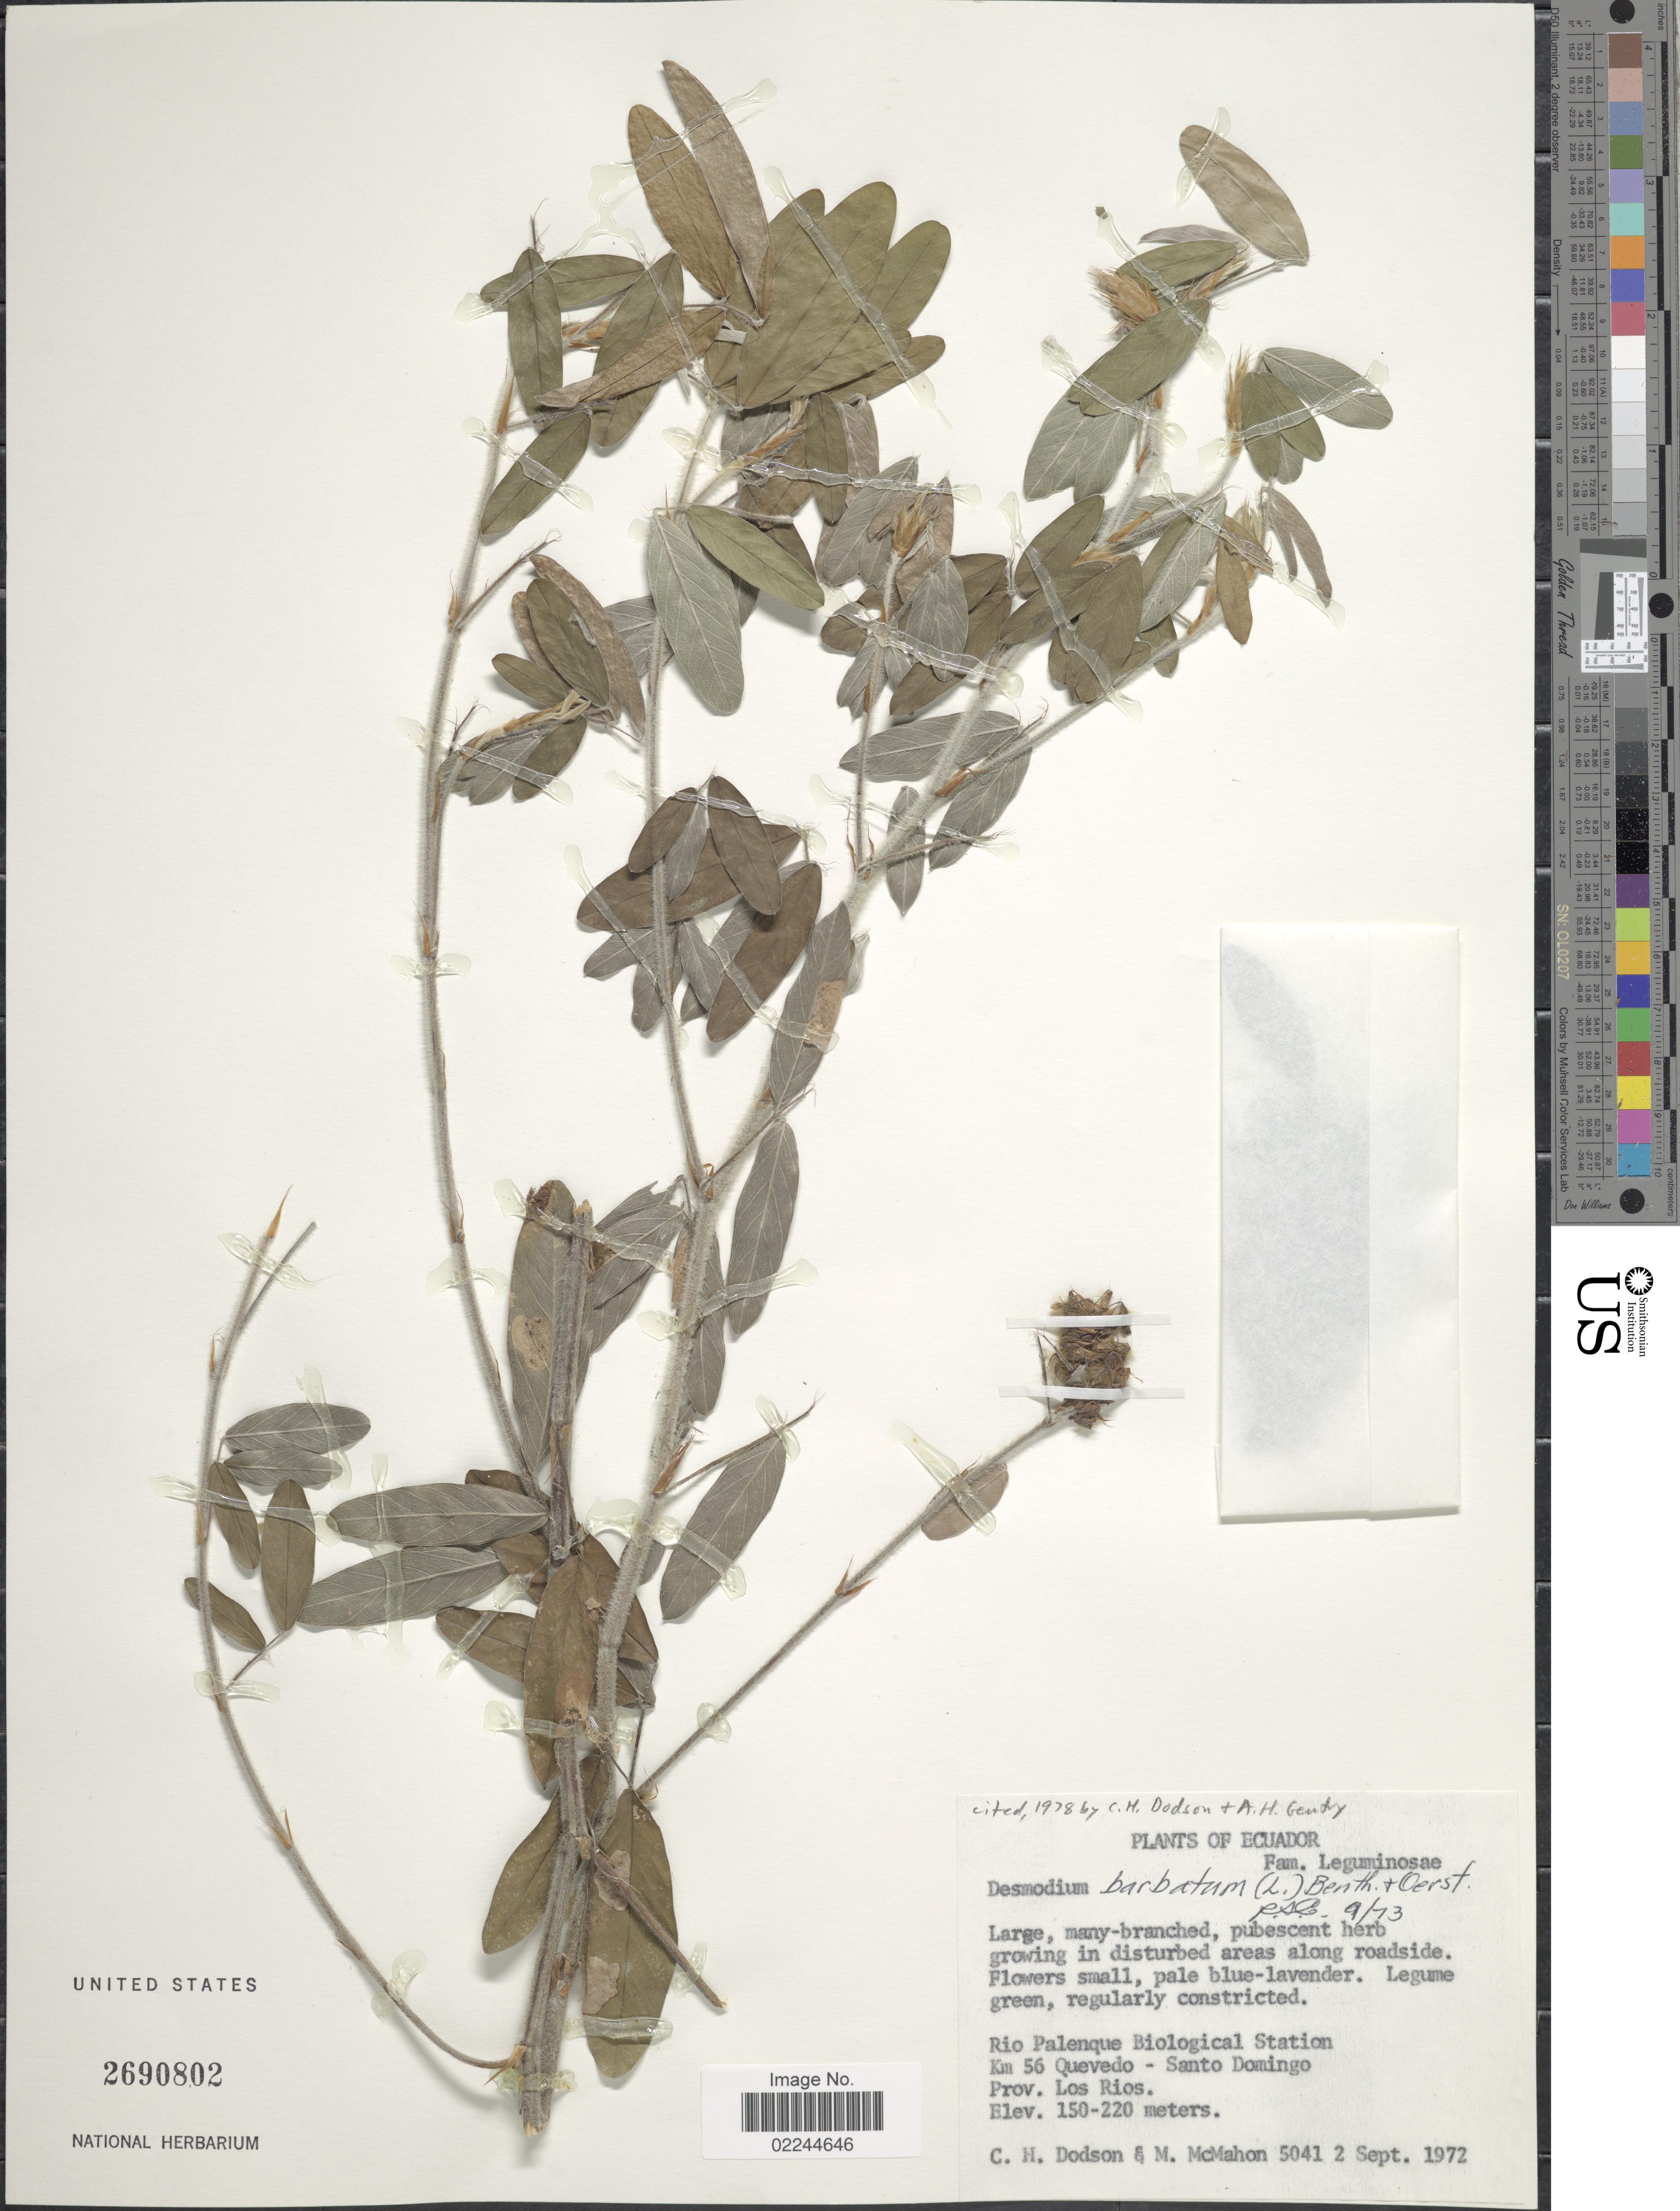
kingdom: Plantae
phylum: Tracheophyta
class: Magnoliopsida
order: Fabales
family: Fabaceae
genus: Grona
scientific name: Grona barbata var. barbata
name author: (L.) H. Ohashi & K. Ohashi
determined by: Strong, Mark T., (BOT), Smithsonian Institution - National Museum of Natural History (UNITED STATES)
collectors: C. H. Dodson & M. McMahon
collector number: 5041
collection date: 1972-09-02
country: Ecuador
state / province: Los Ríos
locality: Rio Pelenque Biological Station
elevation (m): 150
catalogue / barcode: US 2690802